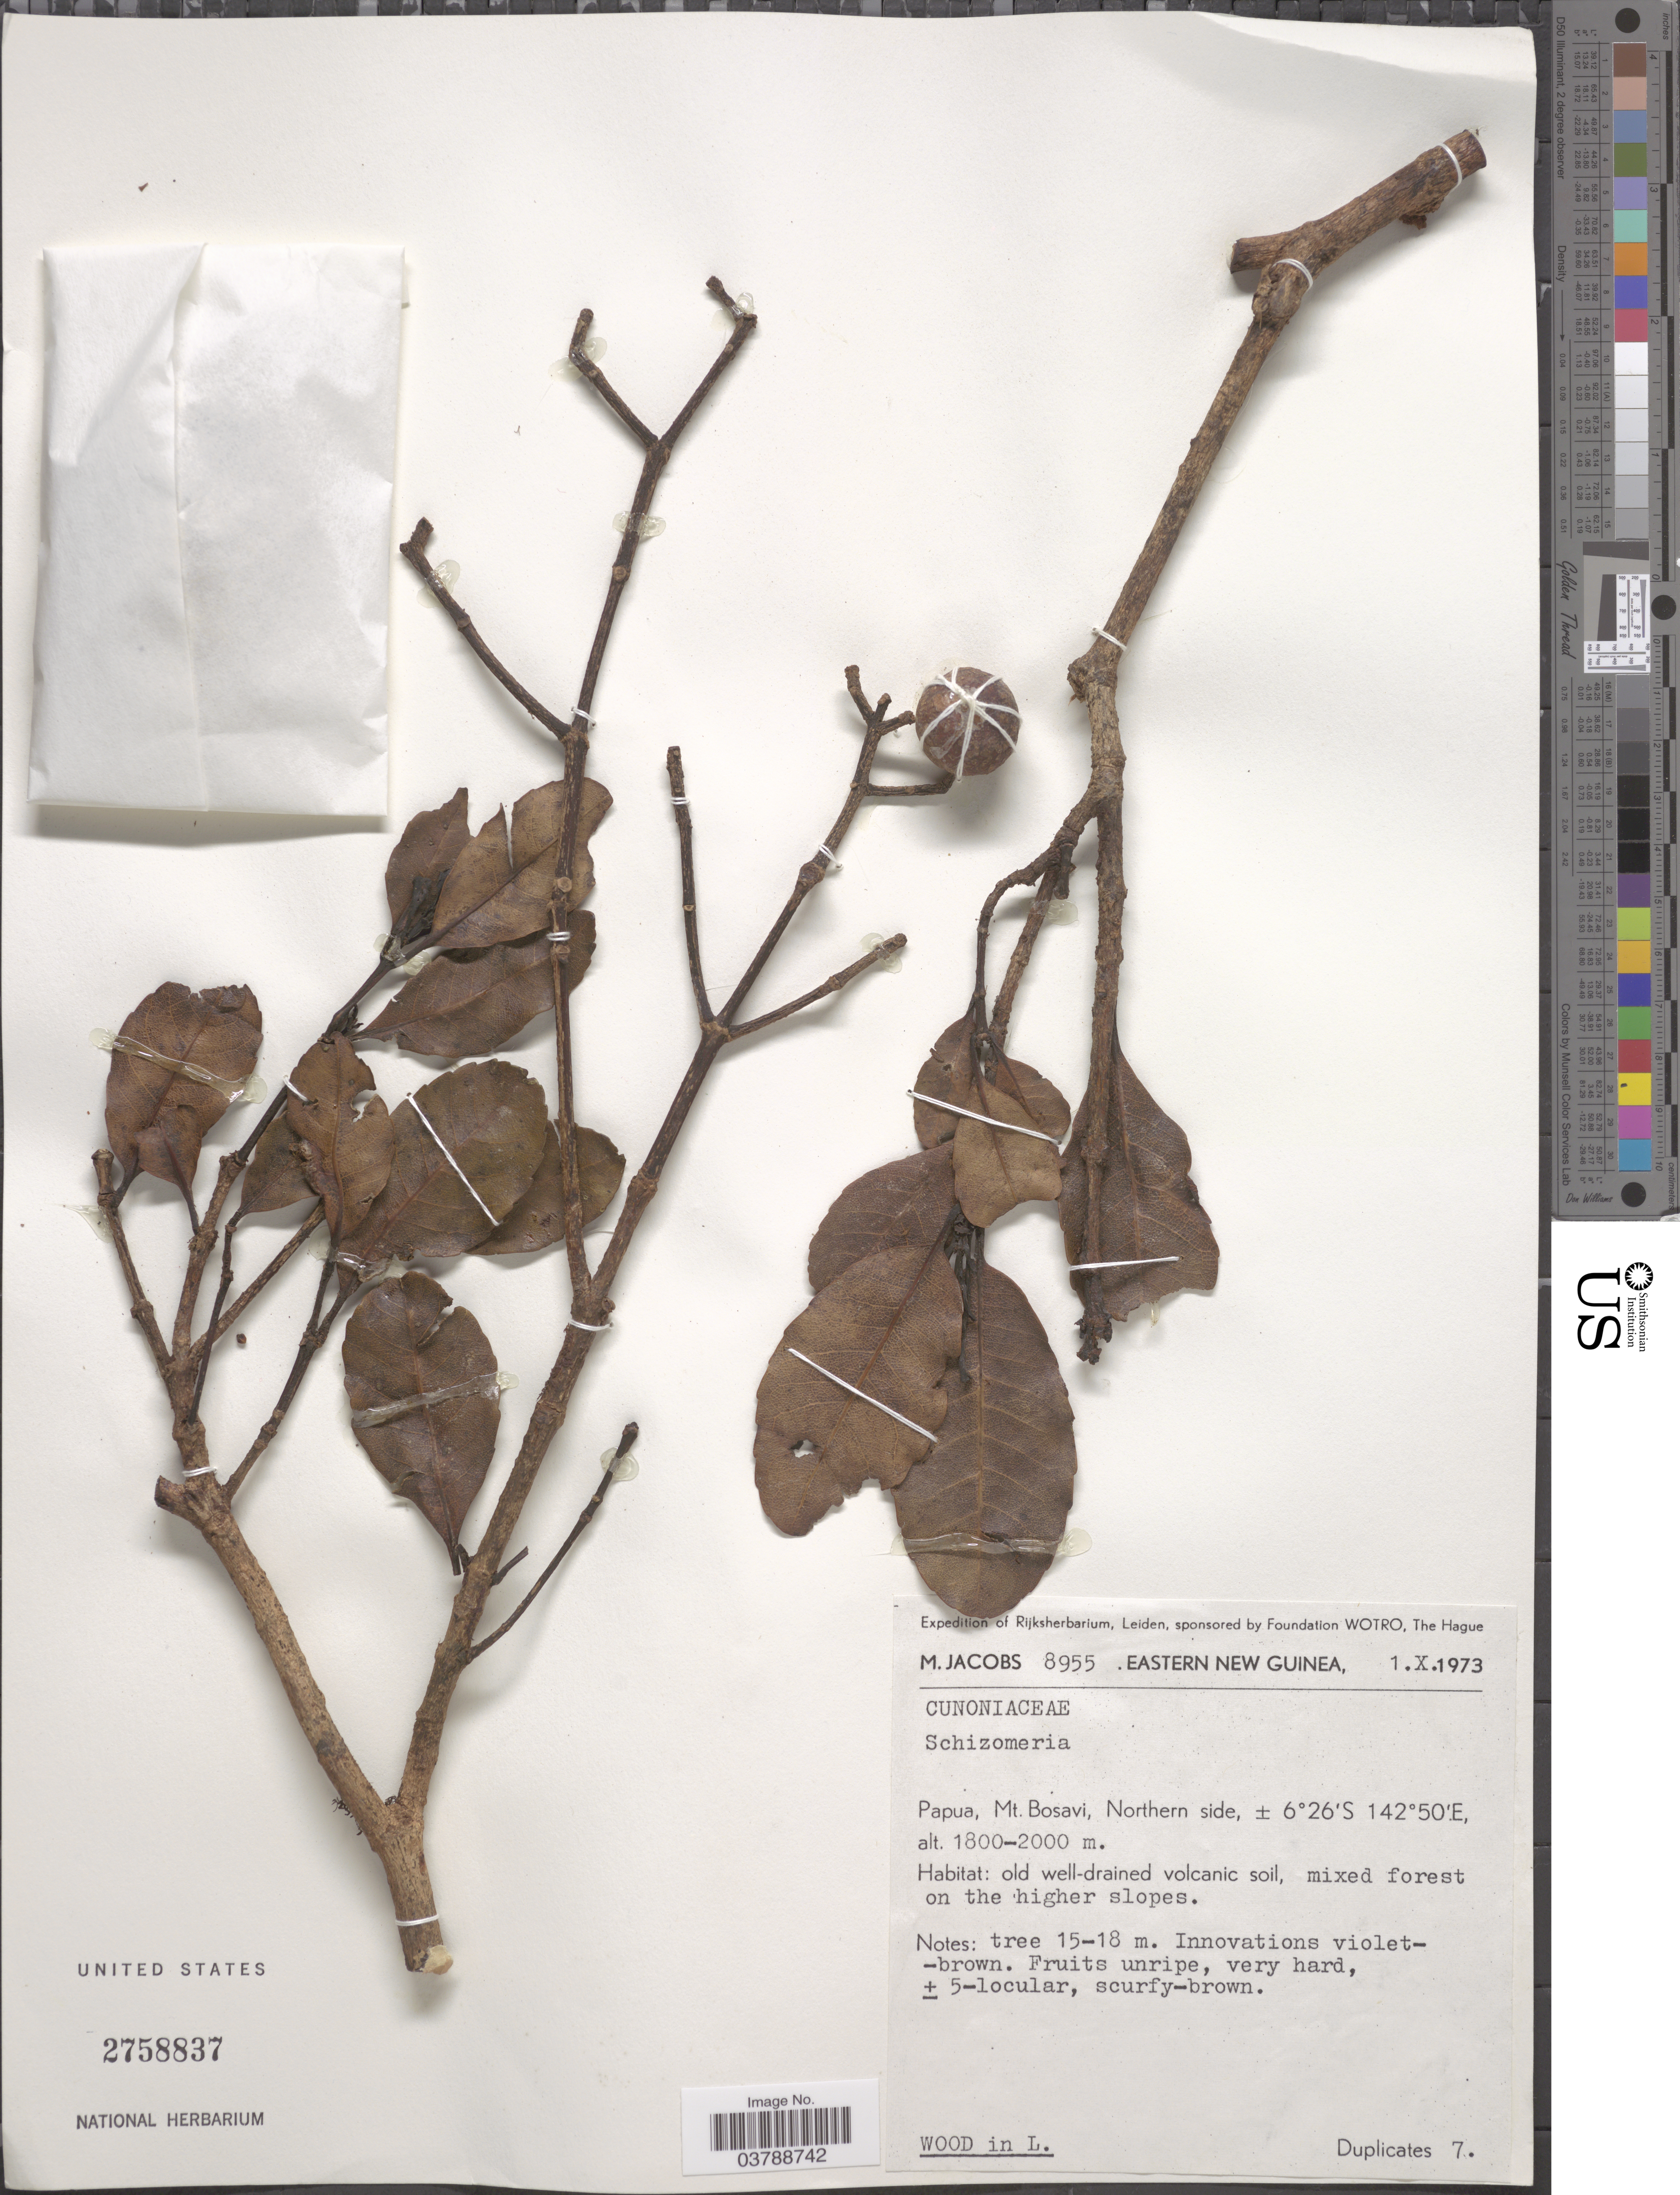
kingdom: Plantae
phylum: Tracheophyta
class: Magnoliopsida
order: Oxalidales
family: Cunoniaceae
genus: Schizomeria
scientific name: Schizomeria sp.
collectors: M. Jacobs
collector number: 8955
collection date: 1973-10-01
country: Papua New Guinea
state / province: Northern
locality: Eastern New Guinea. Papua, Mt. Bosavi, Northern side.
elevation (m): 1800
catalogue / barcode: US 2758837